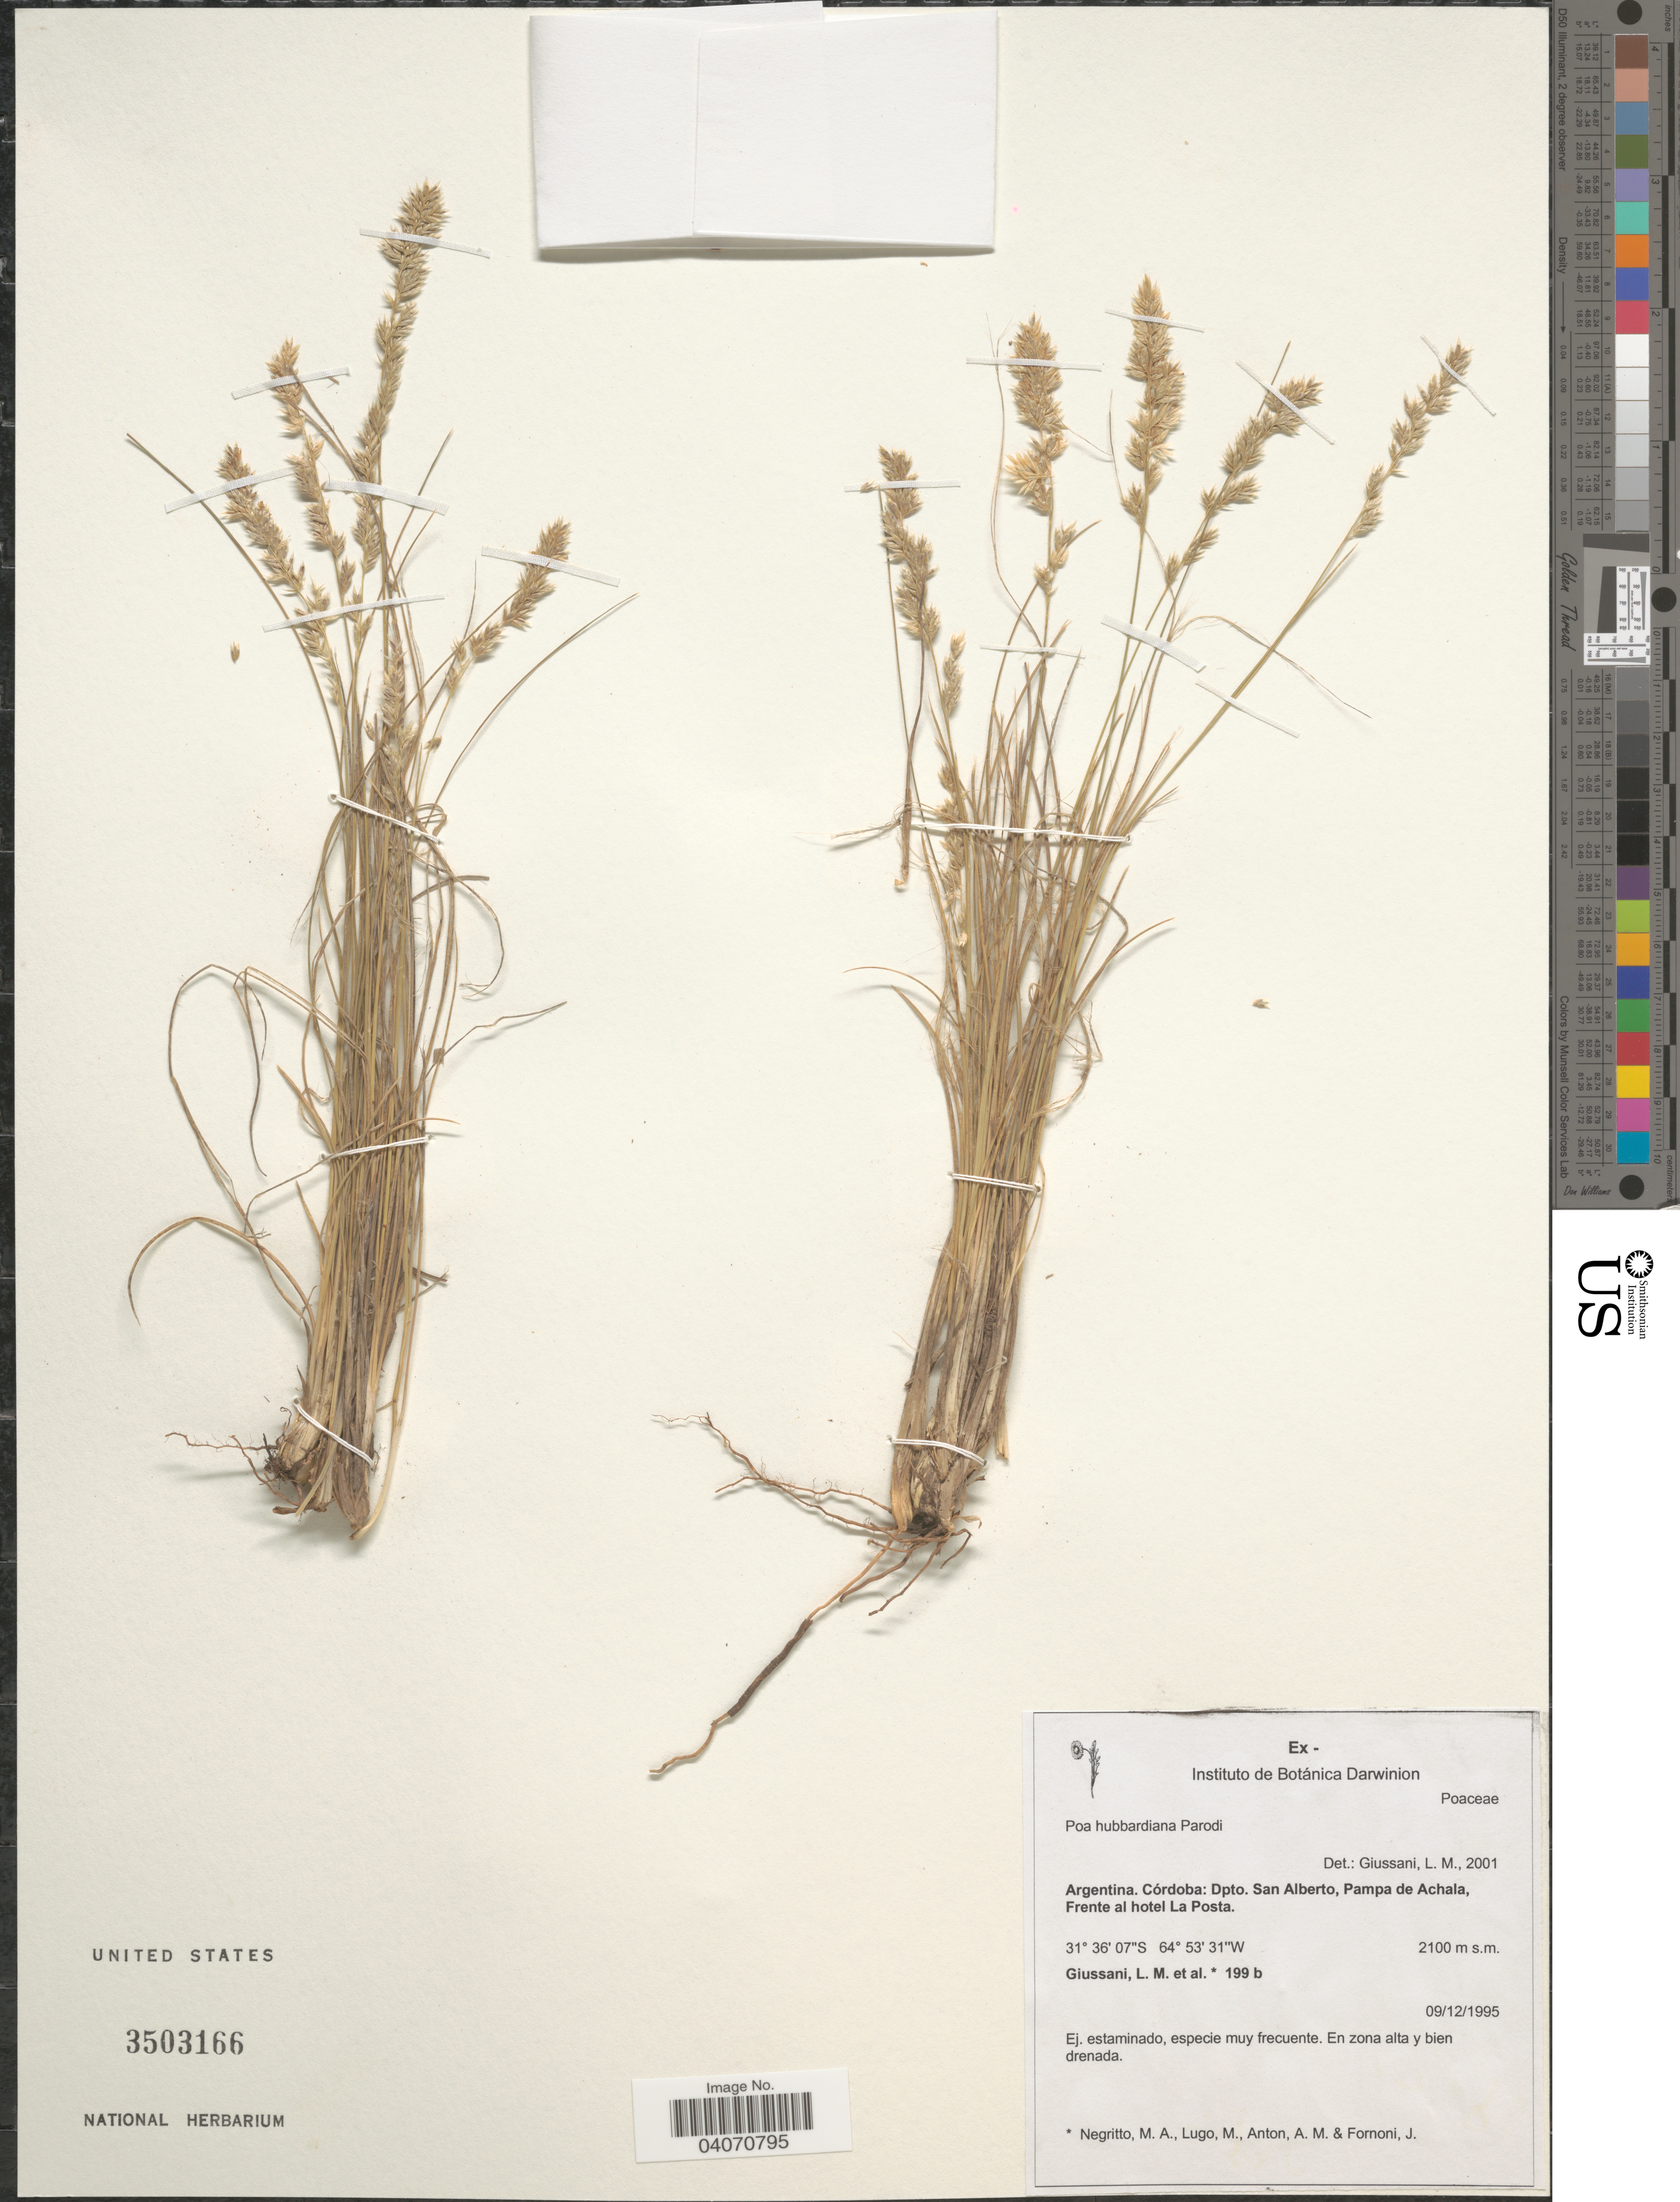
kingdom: Plantae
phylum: Tracheophyta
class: Liliopsida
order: Poales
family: Poaceae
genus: Poa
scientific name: Poa hubbardiana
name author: Parodi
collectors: L. Giussani, M. Negritto, M. Lugo, A. M. Anton & J. Fornoni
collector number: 199b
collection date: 1995-12-09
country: Argentina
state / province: Cordoba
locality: Dpto. San Alberto, Pampa de Achala, Frente al hotel La Posta.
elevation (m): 2100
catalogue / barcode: US 3503166